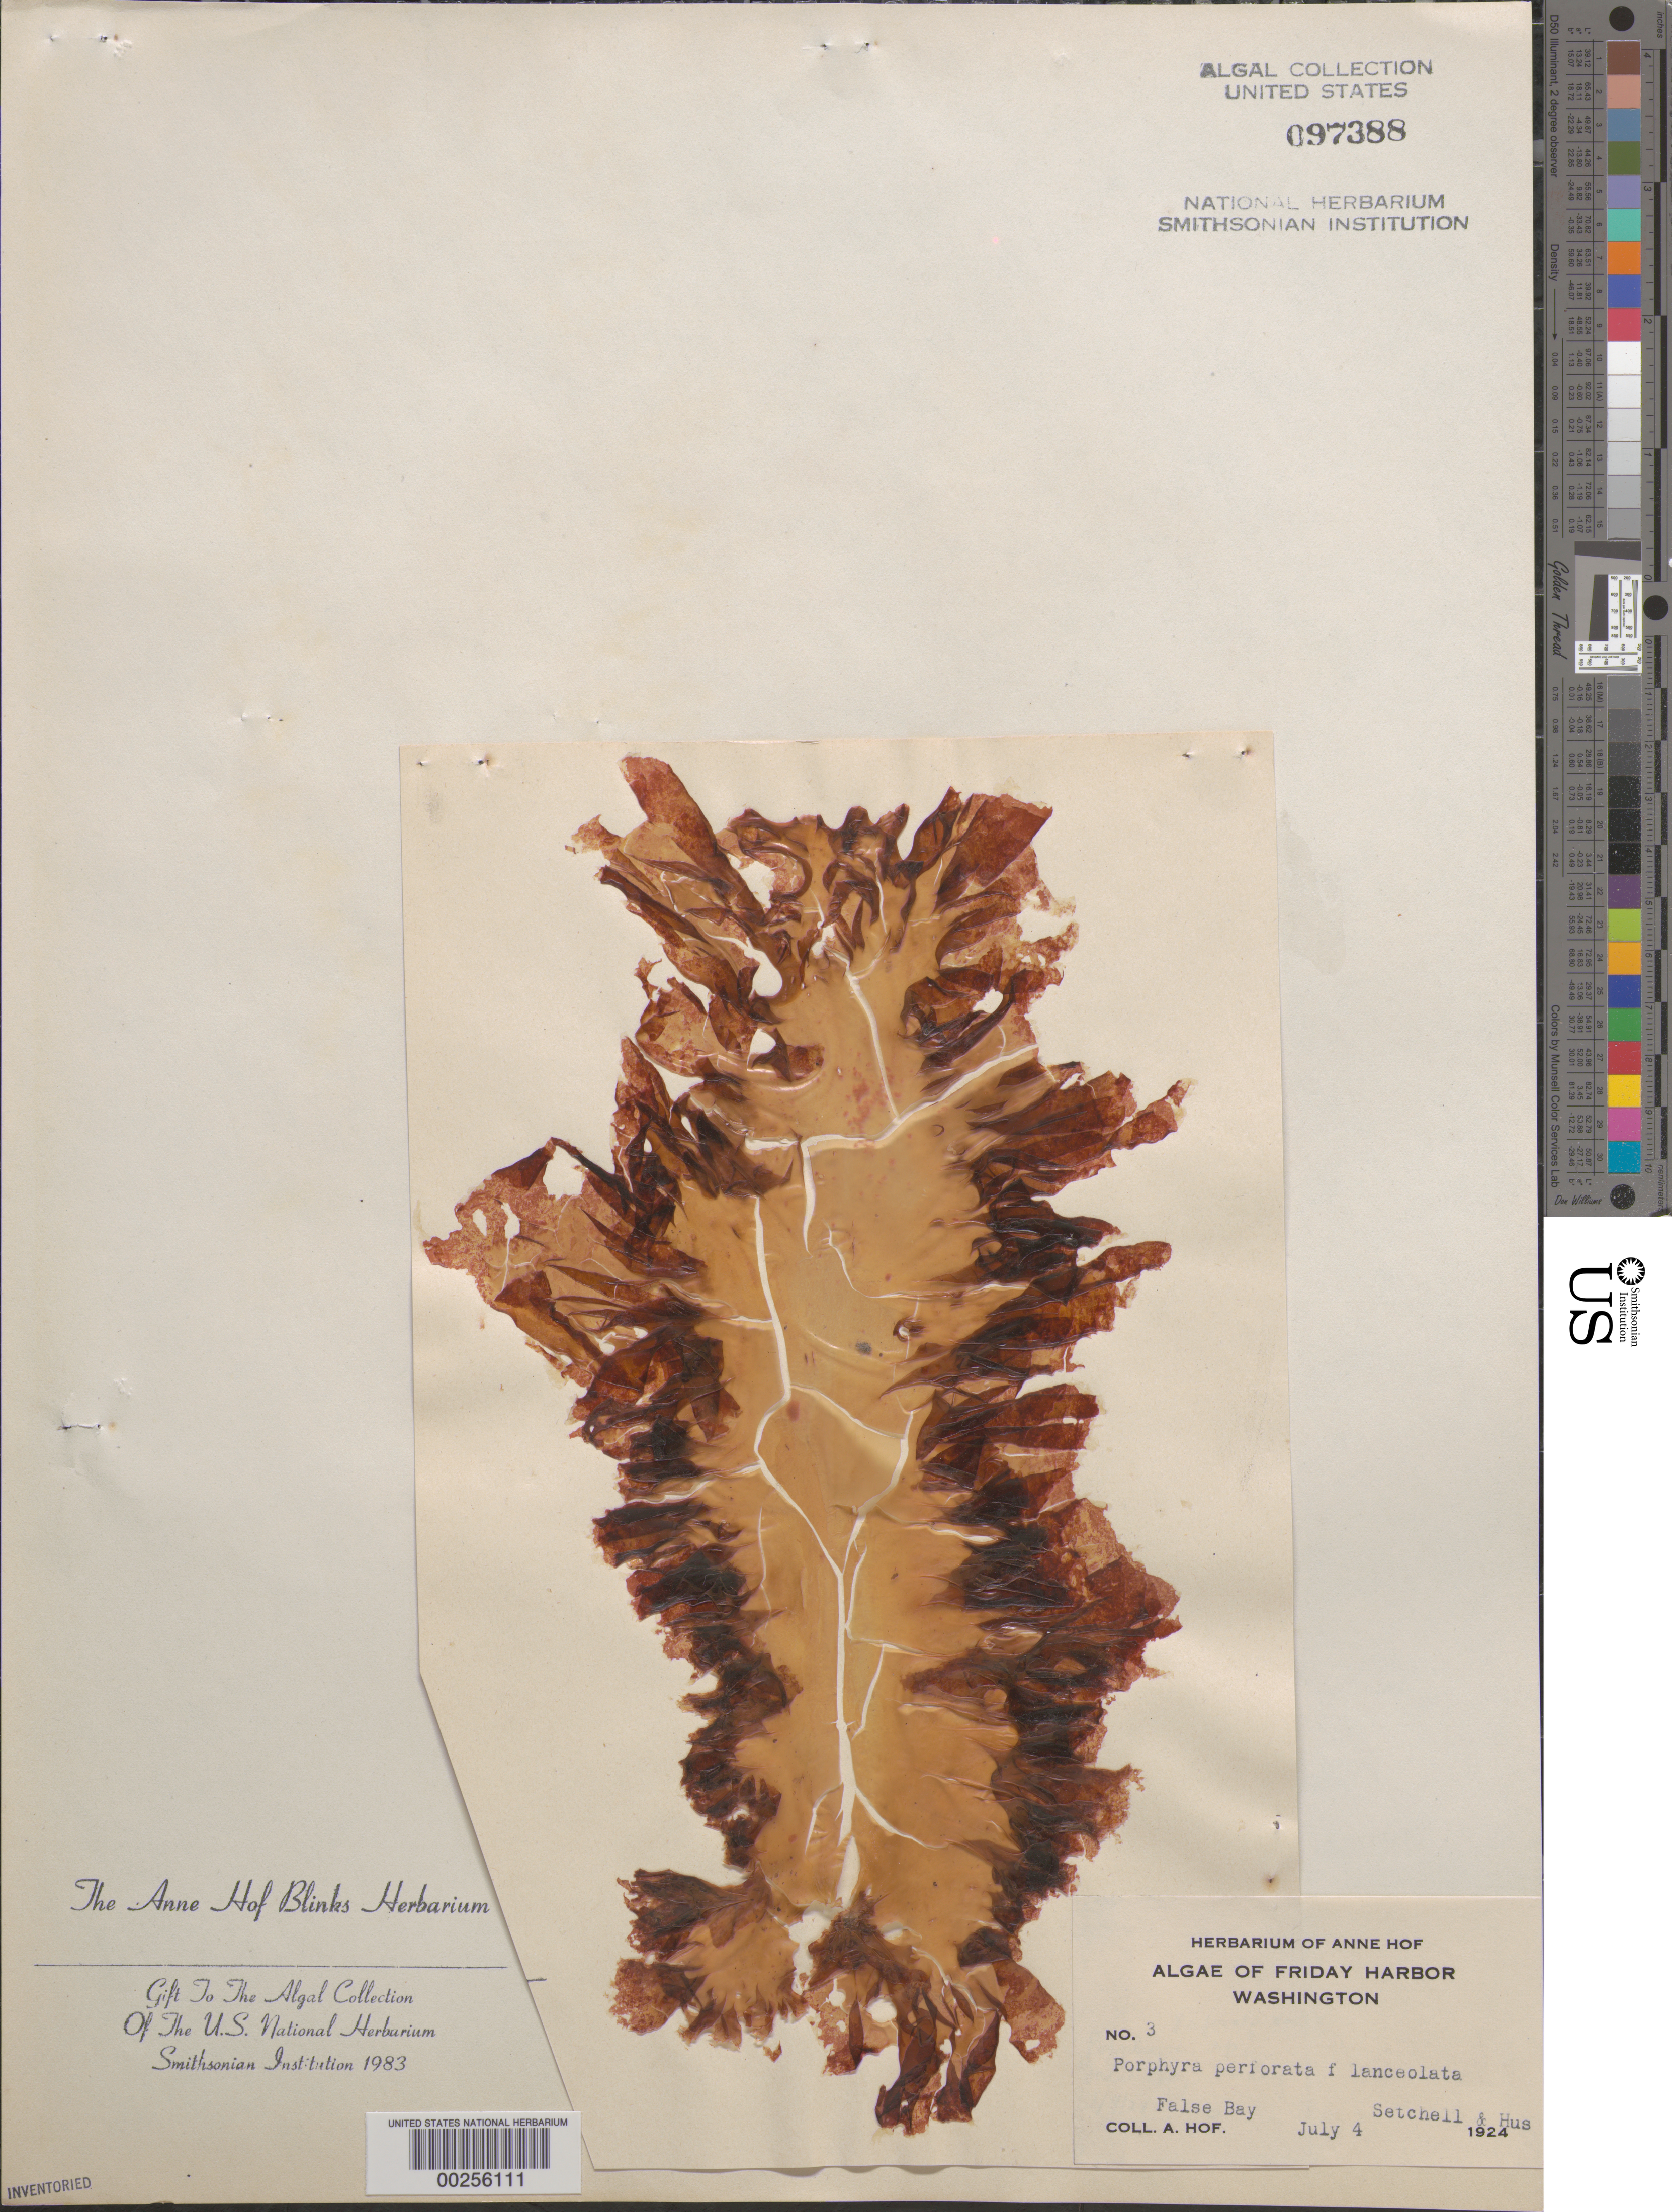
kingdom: Plantae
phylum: Rhodophyta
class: Bangiophyceae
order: Bangiales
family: Bangiaceae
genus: Pyropia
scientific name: Pyropia perforata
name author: (J. Agardh) S.C. Lindstrom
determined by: Algae name updating Project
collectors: A. Blinks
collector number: AHB 3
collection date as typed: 04 Jul 1924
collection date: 1924-07-04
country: United States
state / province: Washington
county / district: San Juan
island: San Juan Island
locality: False Bay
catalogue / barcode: US 97388